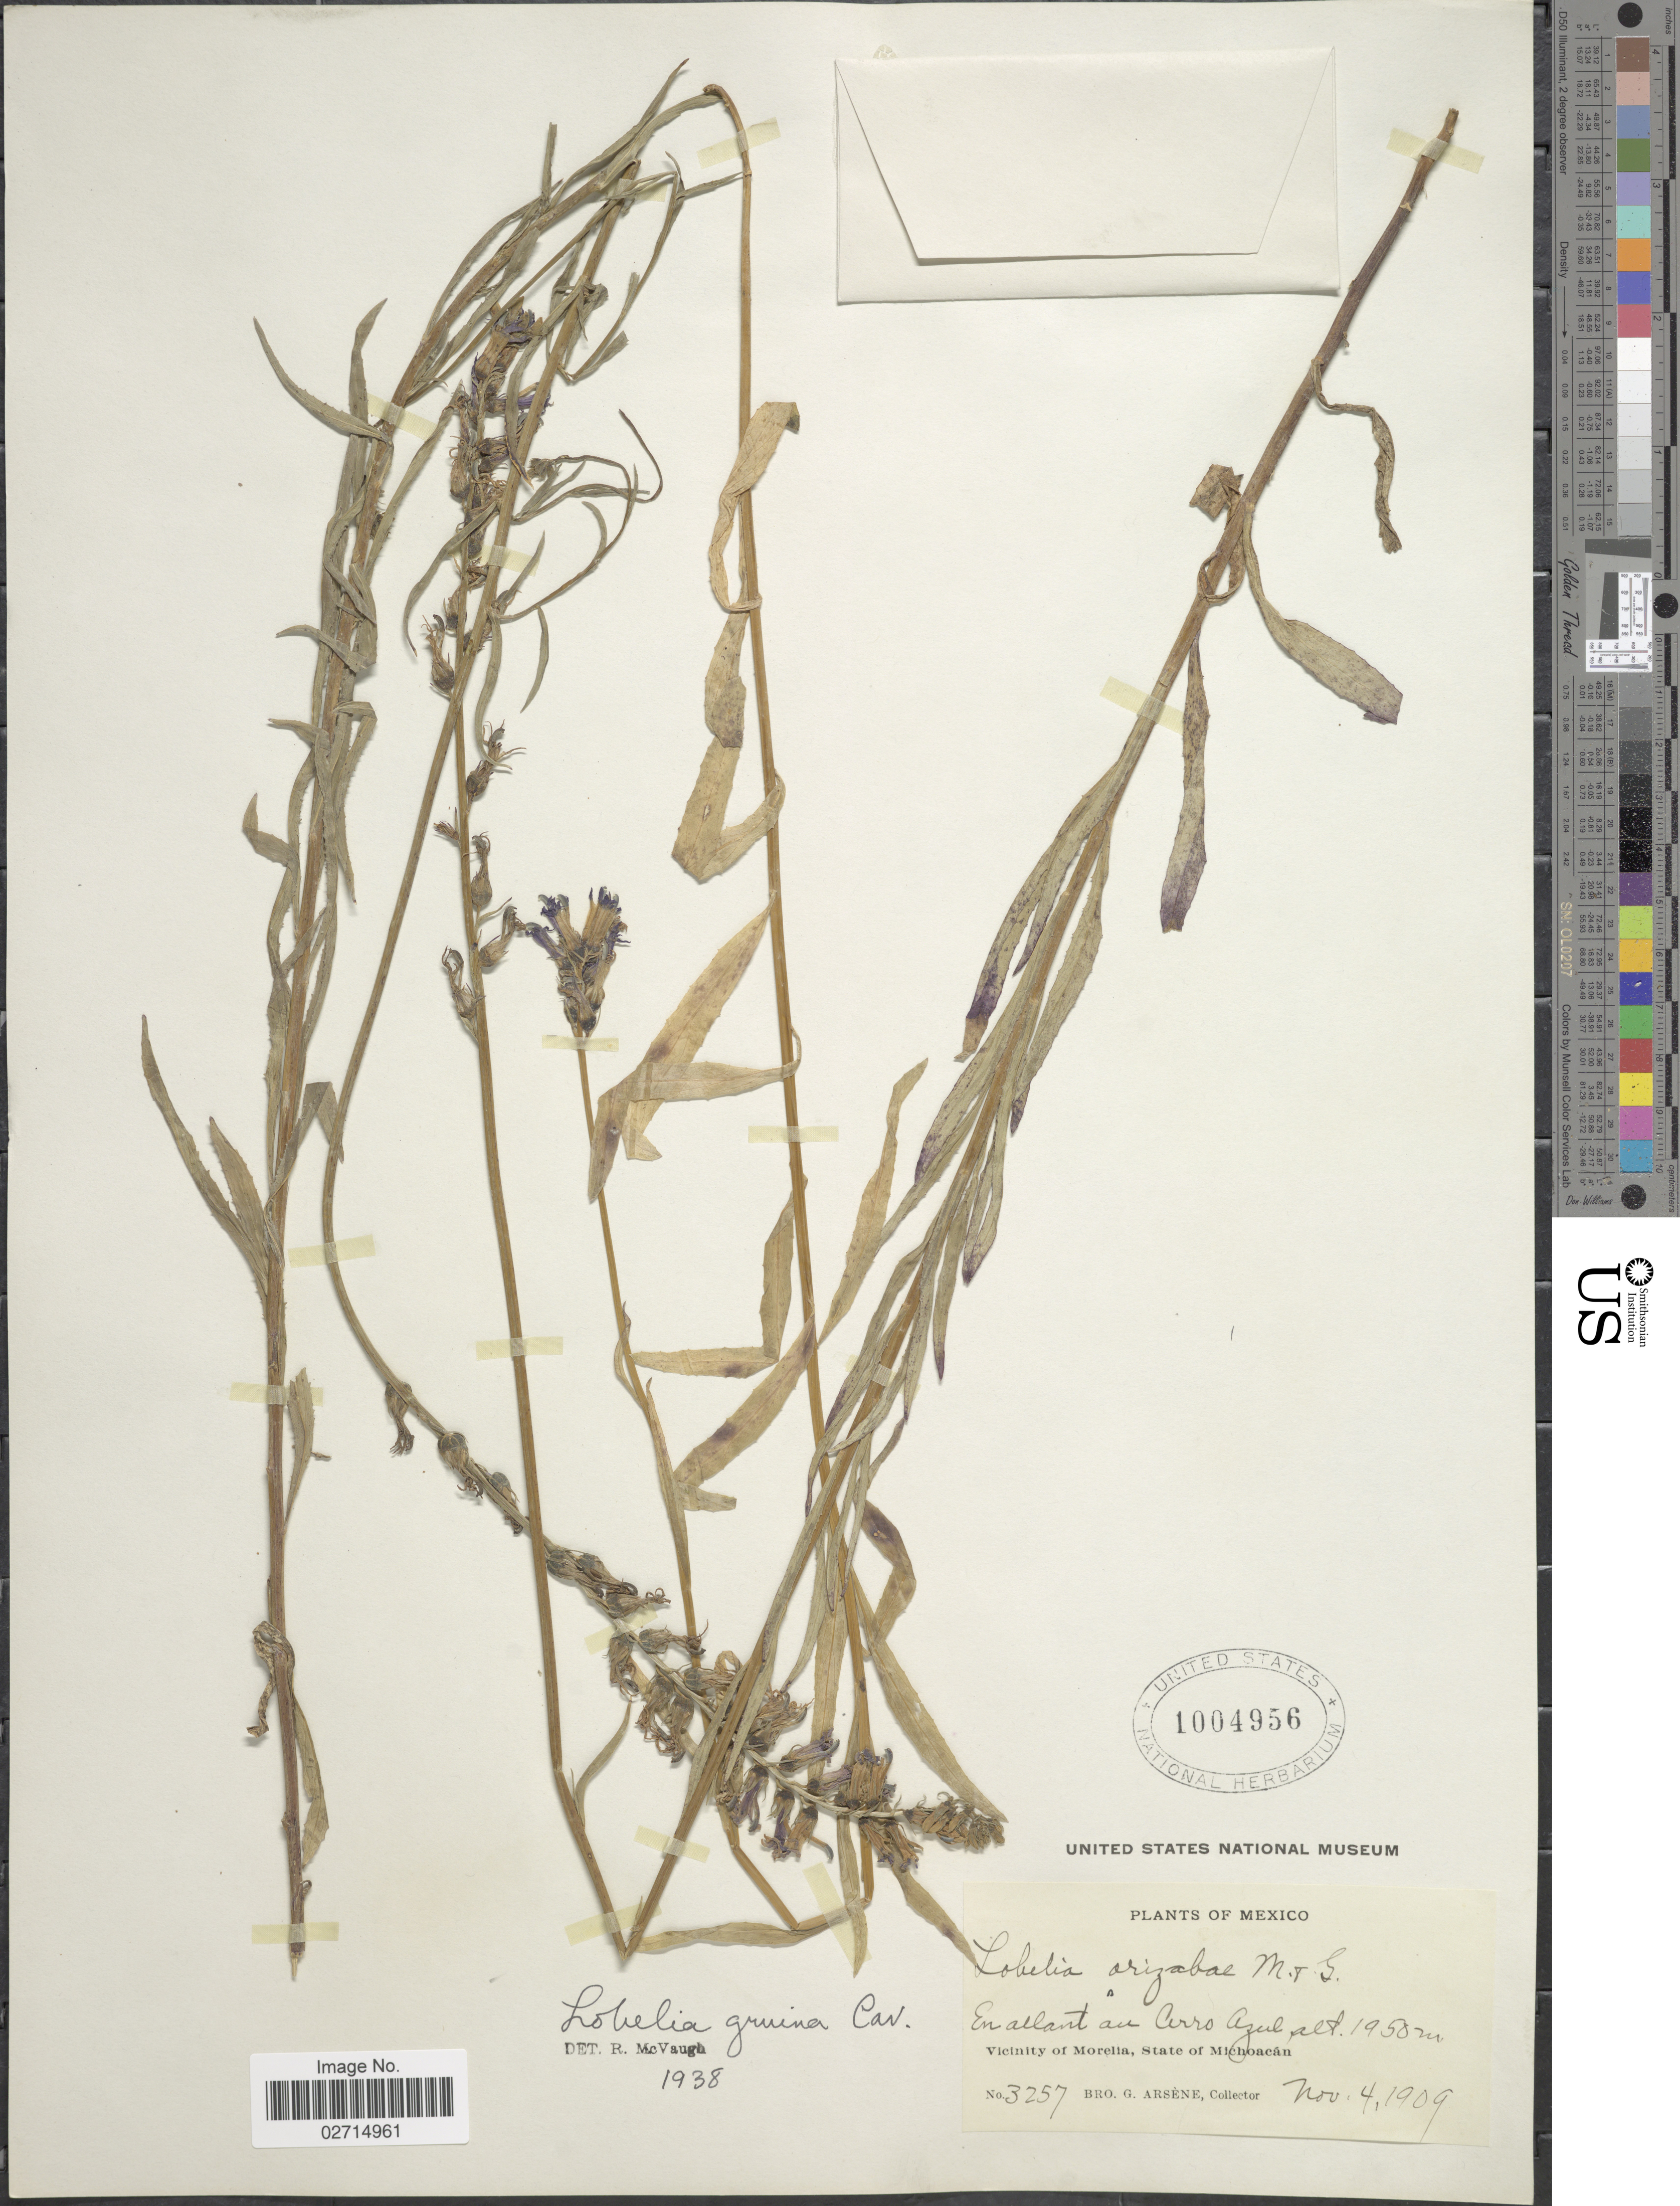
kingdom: Plantae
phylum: Tracheophyta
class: Magnoliopsida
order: Asterales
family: Campanulaceae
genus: Lobelia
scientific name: Lobelia gruina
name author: Cav.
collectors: Bro. G. Arsène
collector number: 3257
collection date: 1909-11-04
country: Mexico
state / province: Michoacán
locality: En allant au Cerro Azul, Vicinity of Morelia, State of Michoacan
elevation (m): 1950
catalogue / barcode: US 1004956